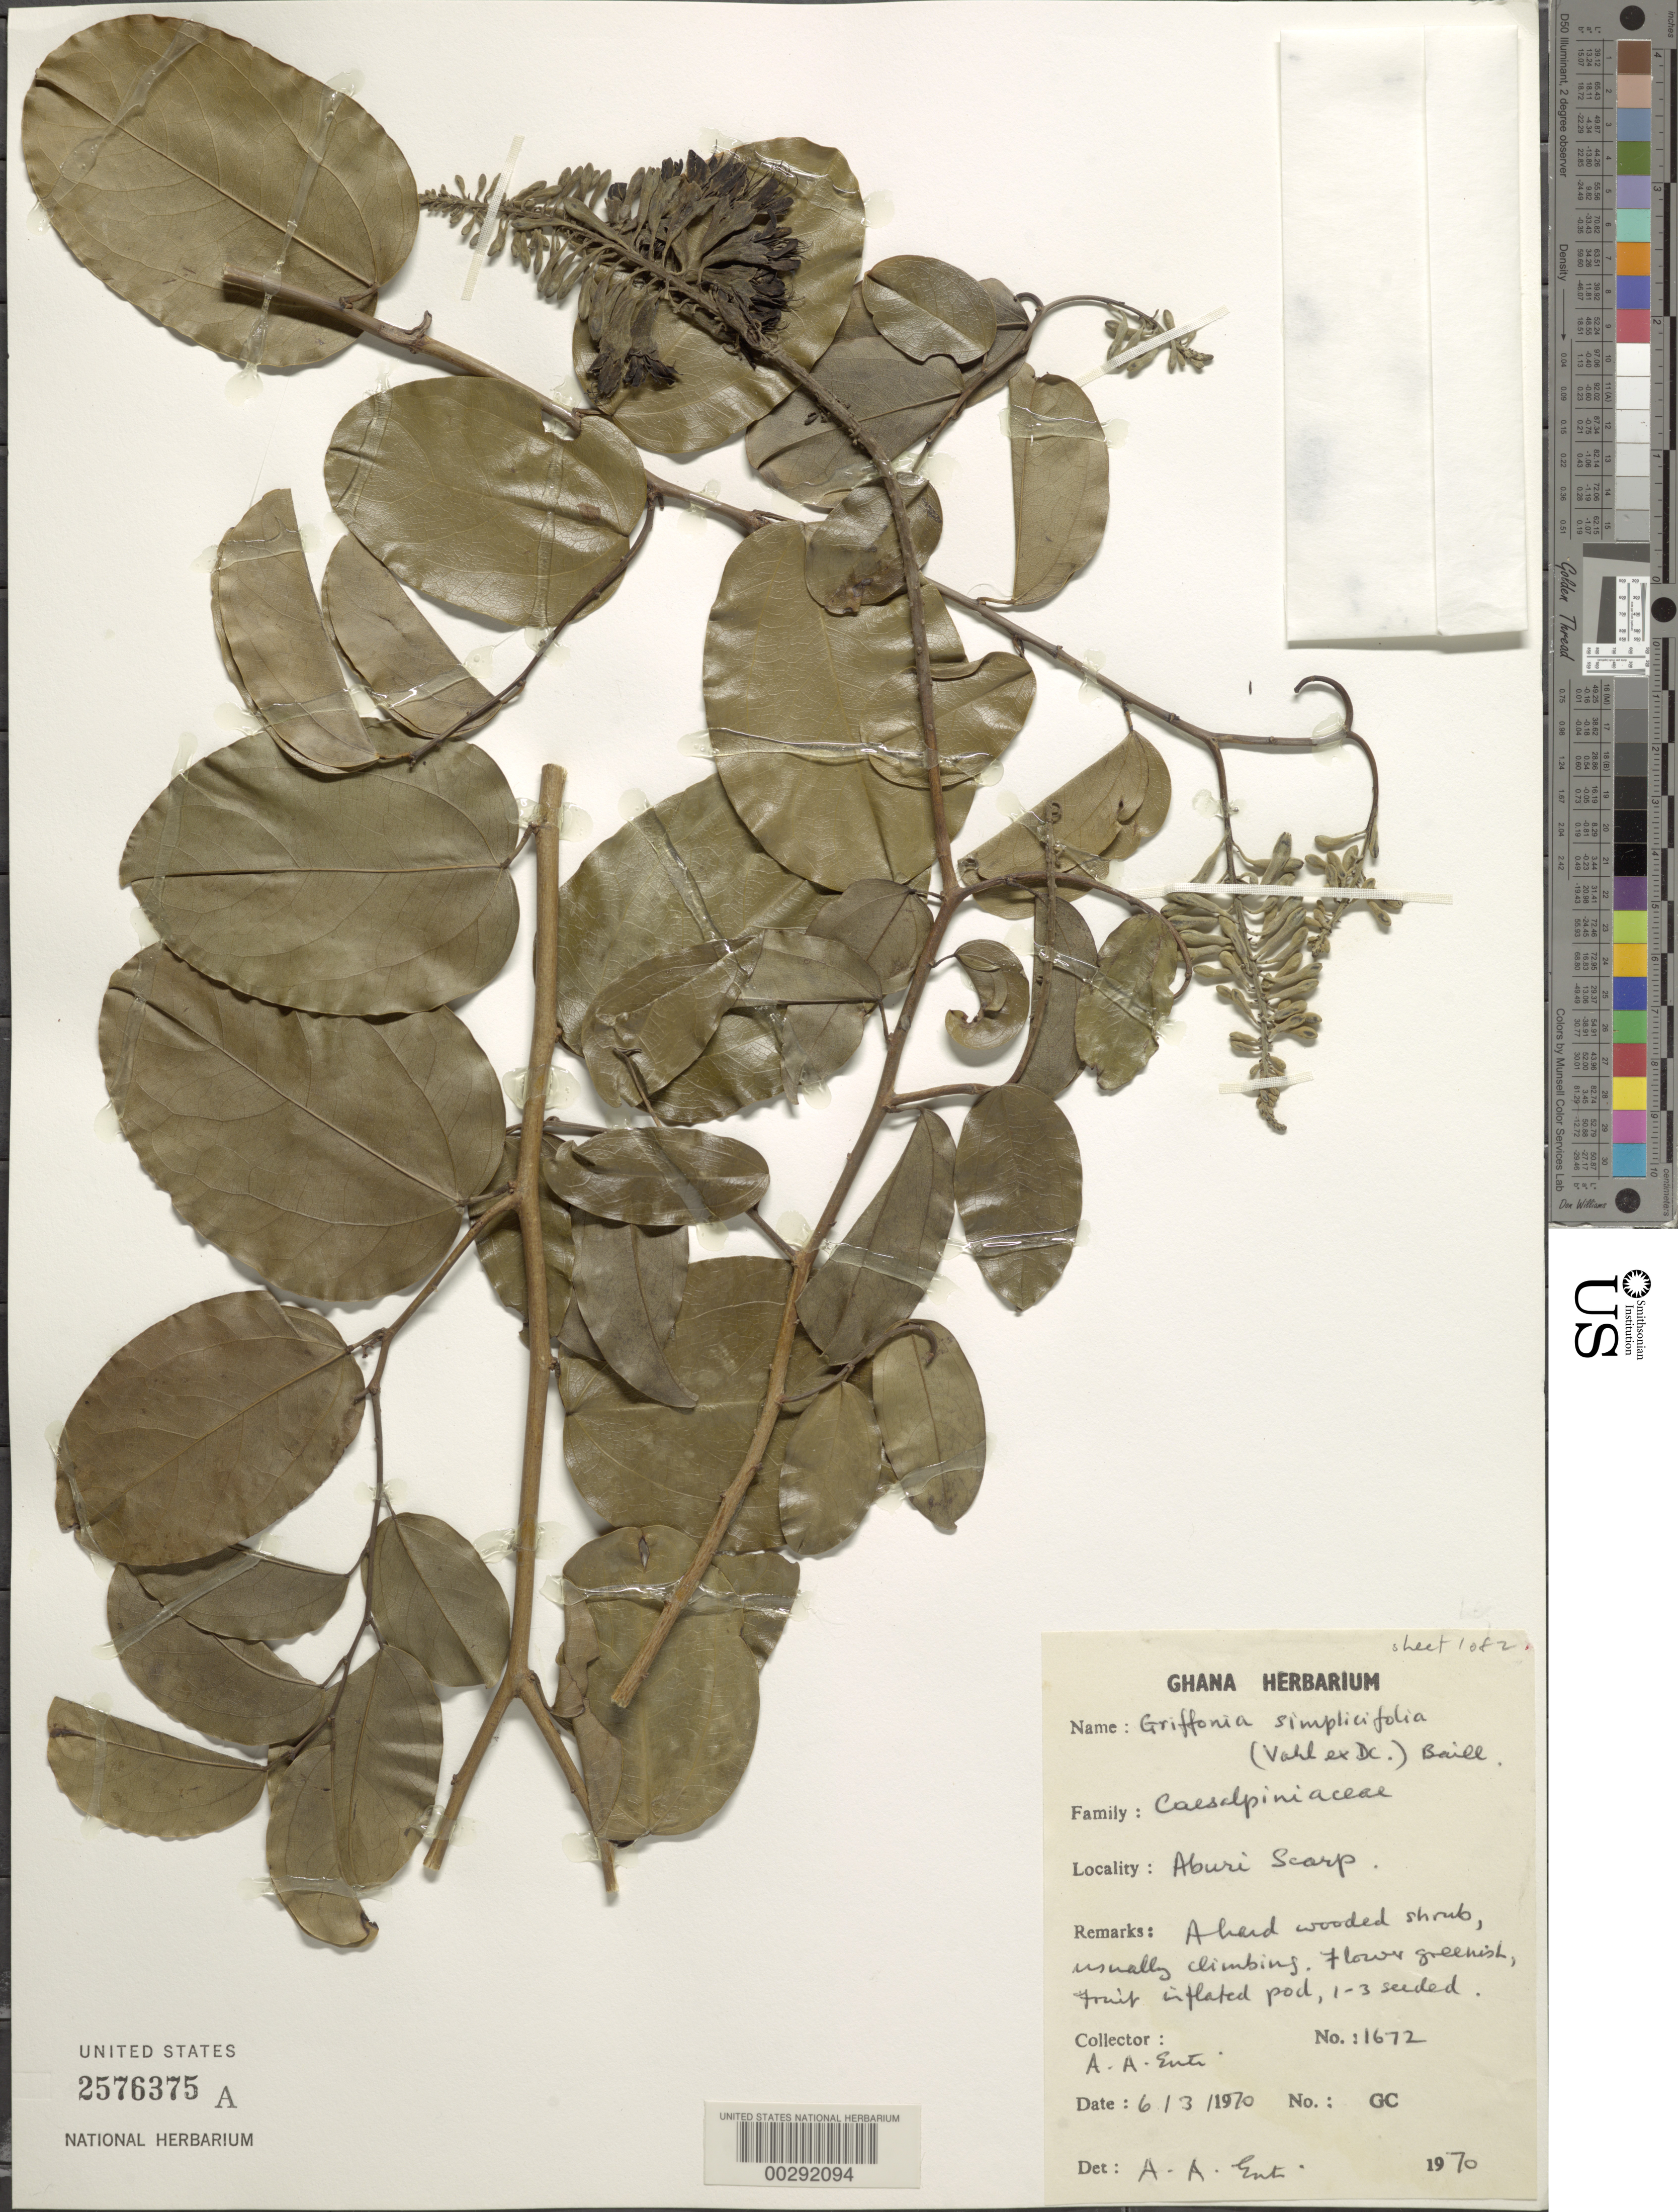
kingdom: Plantae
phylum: Tracheophyta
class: Magnoliopsida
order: Fabales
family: Fabaceae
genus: Griffonia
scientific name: Griffonia simplicifolia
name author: Baill.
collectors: A. Enti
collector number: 1672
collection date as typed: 06 Mar 1970 or 03 Jun 1970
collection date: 1970-03-06 or 1970-06-03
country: Ghana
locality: Aburi scarp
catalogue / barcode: US 2576375A